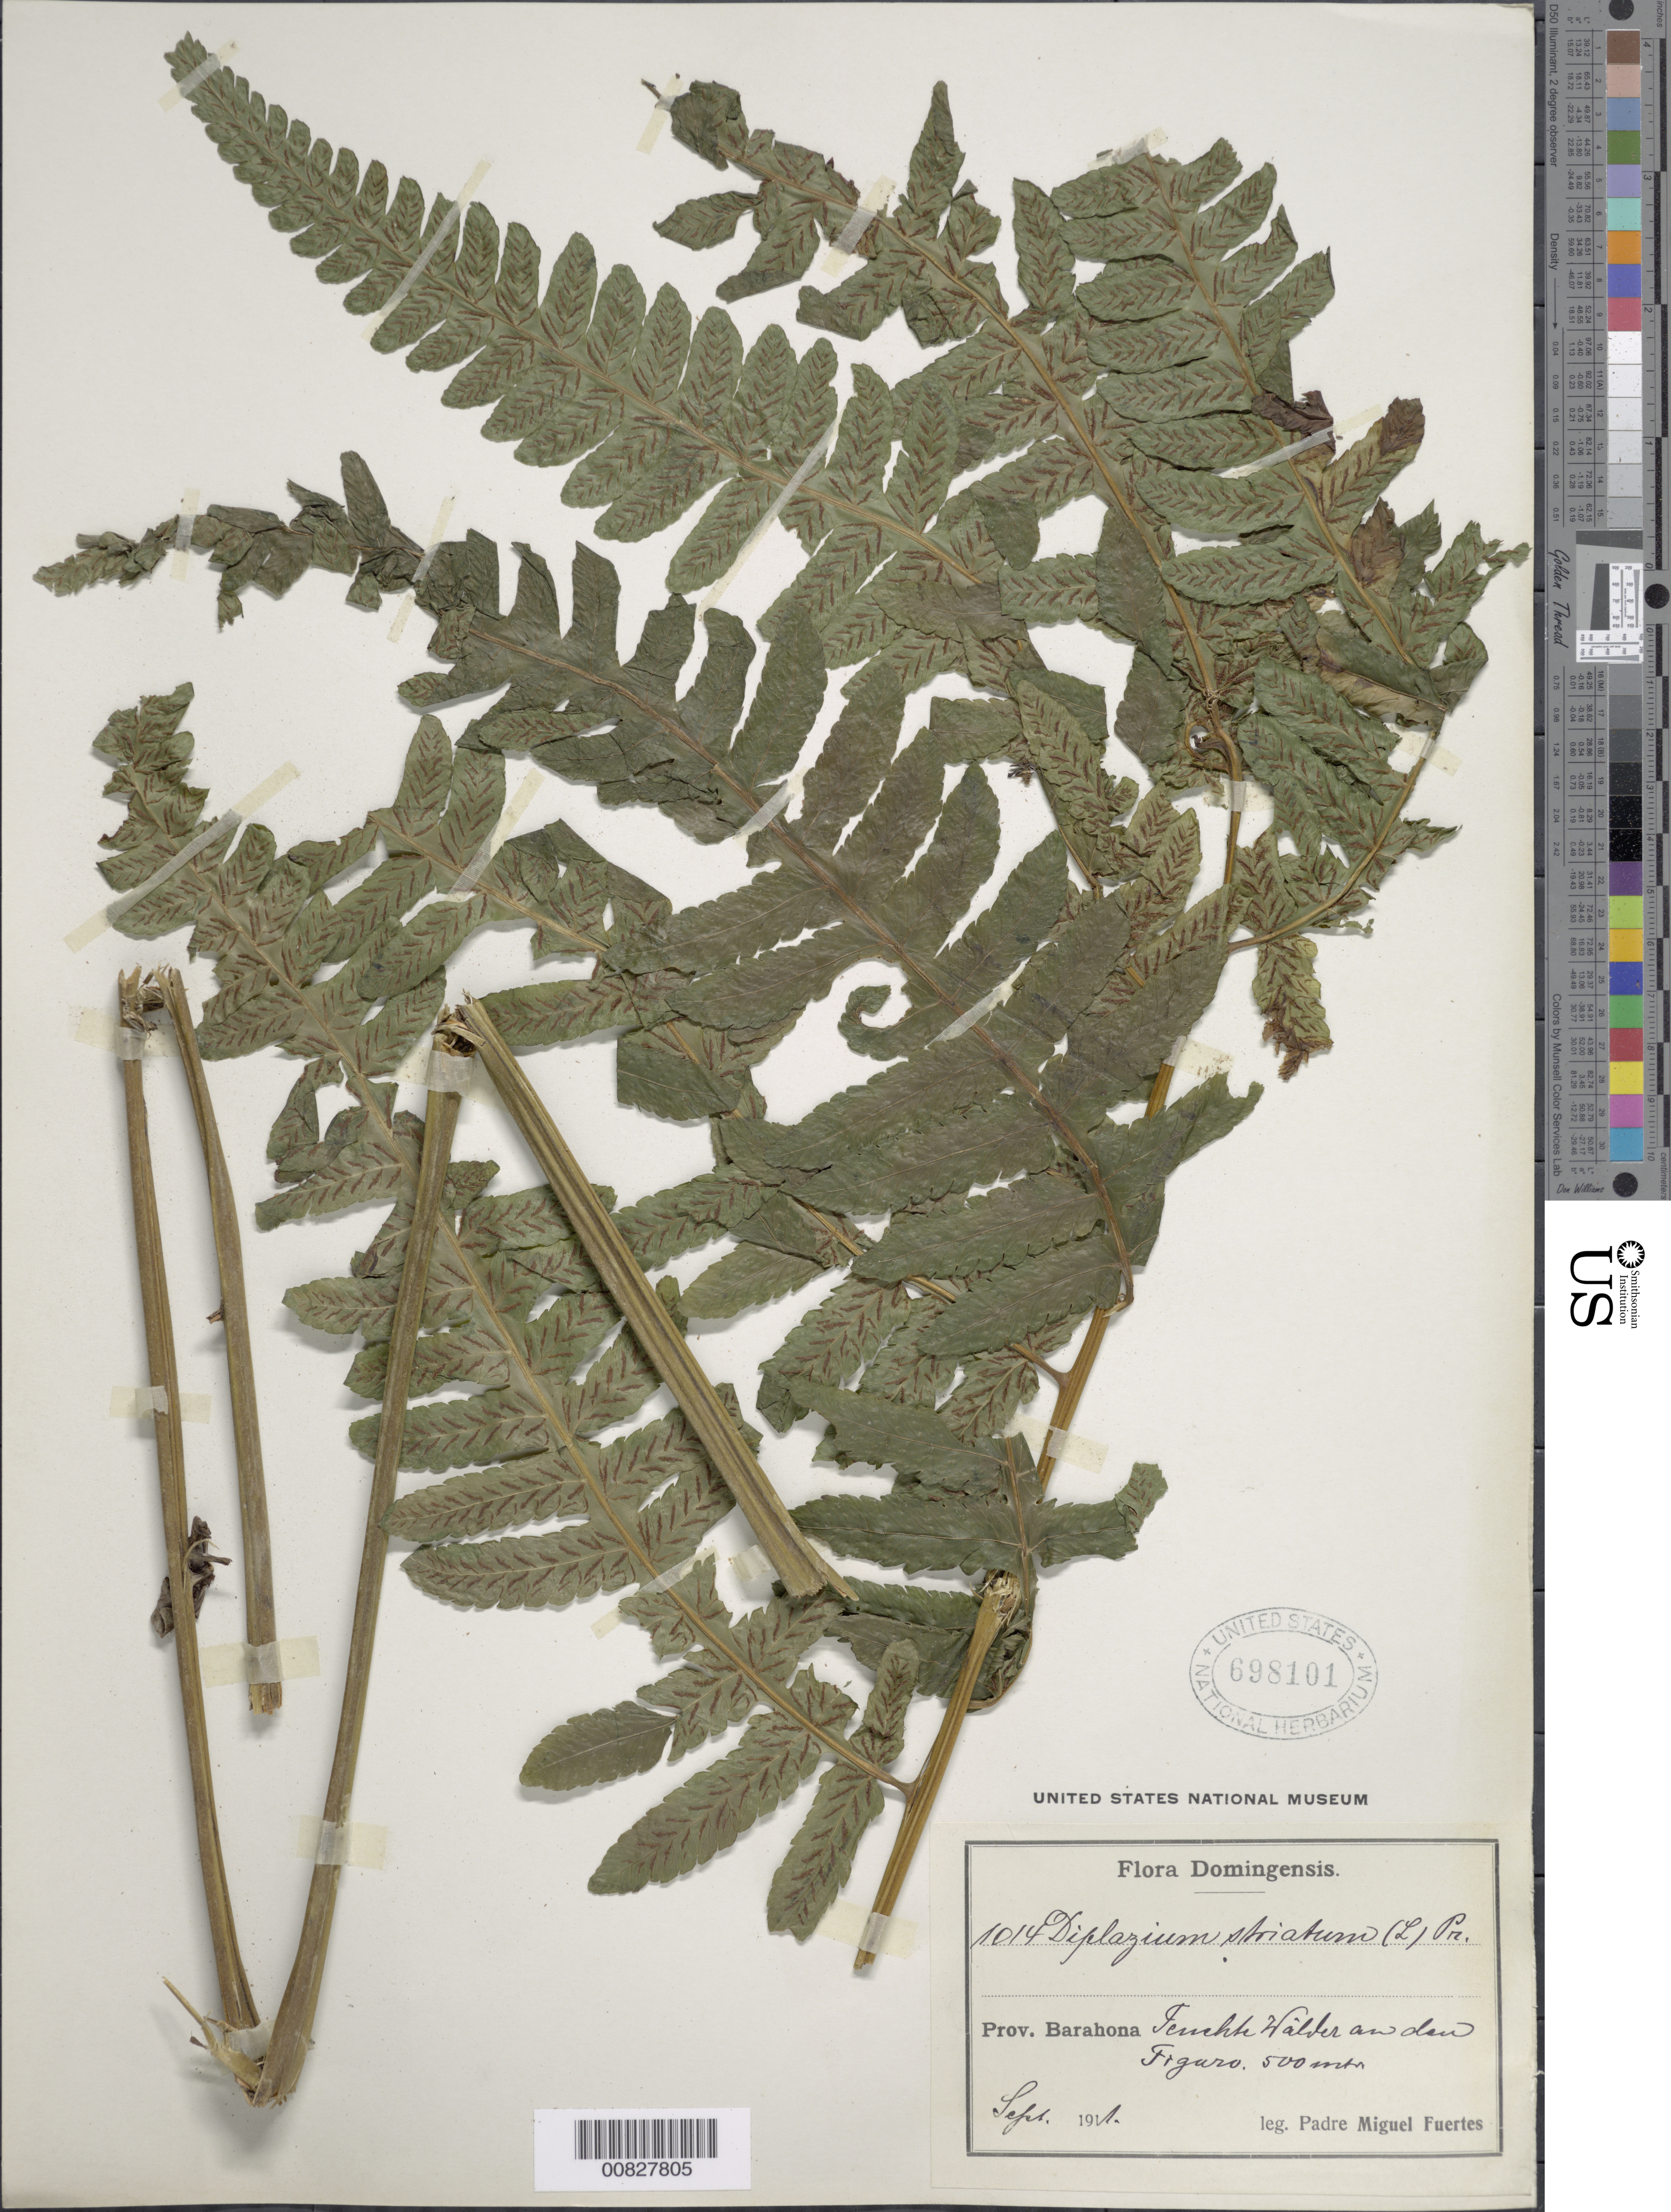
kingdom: Plantae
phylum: Tracheophyta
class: Polypodiopsida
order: Polypodiales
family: Athyriaceae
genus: Diplazium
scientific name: Diplazium striatum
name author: (L.) C. Presl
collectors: M. D. Fuertes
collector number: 1014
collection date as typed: Sep 1911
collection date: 1911-09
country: Dominican Republic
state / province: Barahona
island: Hispaniola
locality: Fenchte Walderan dan Figuro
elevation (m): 500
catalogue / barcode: US 698101